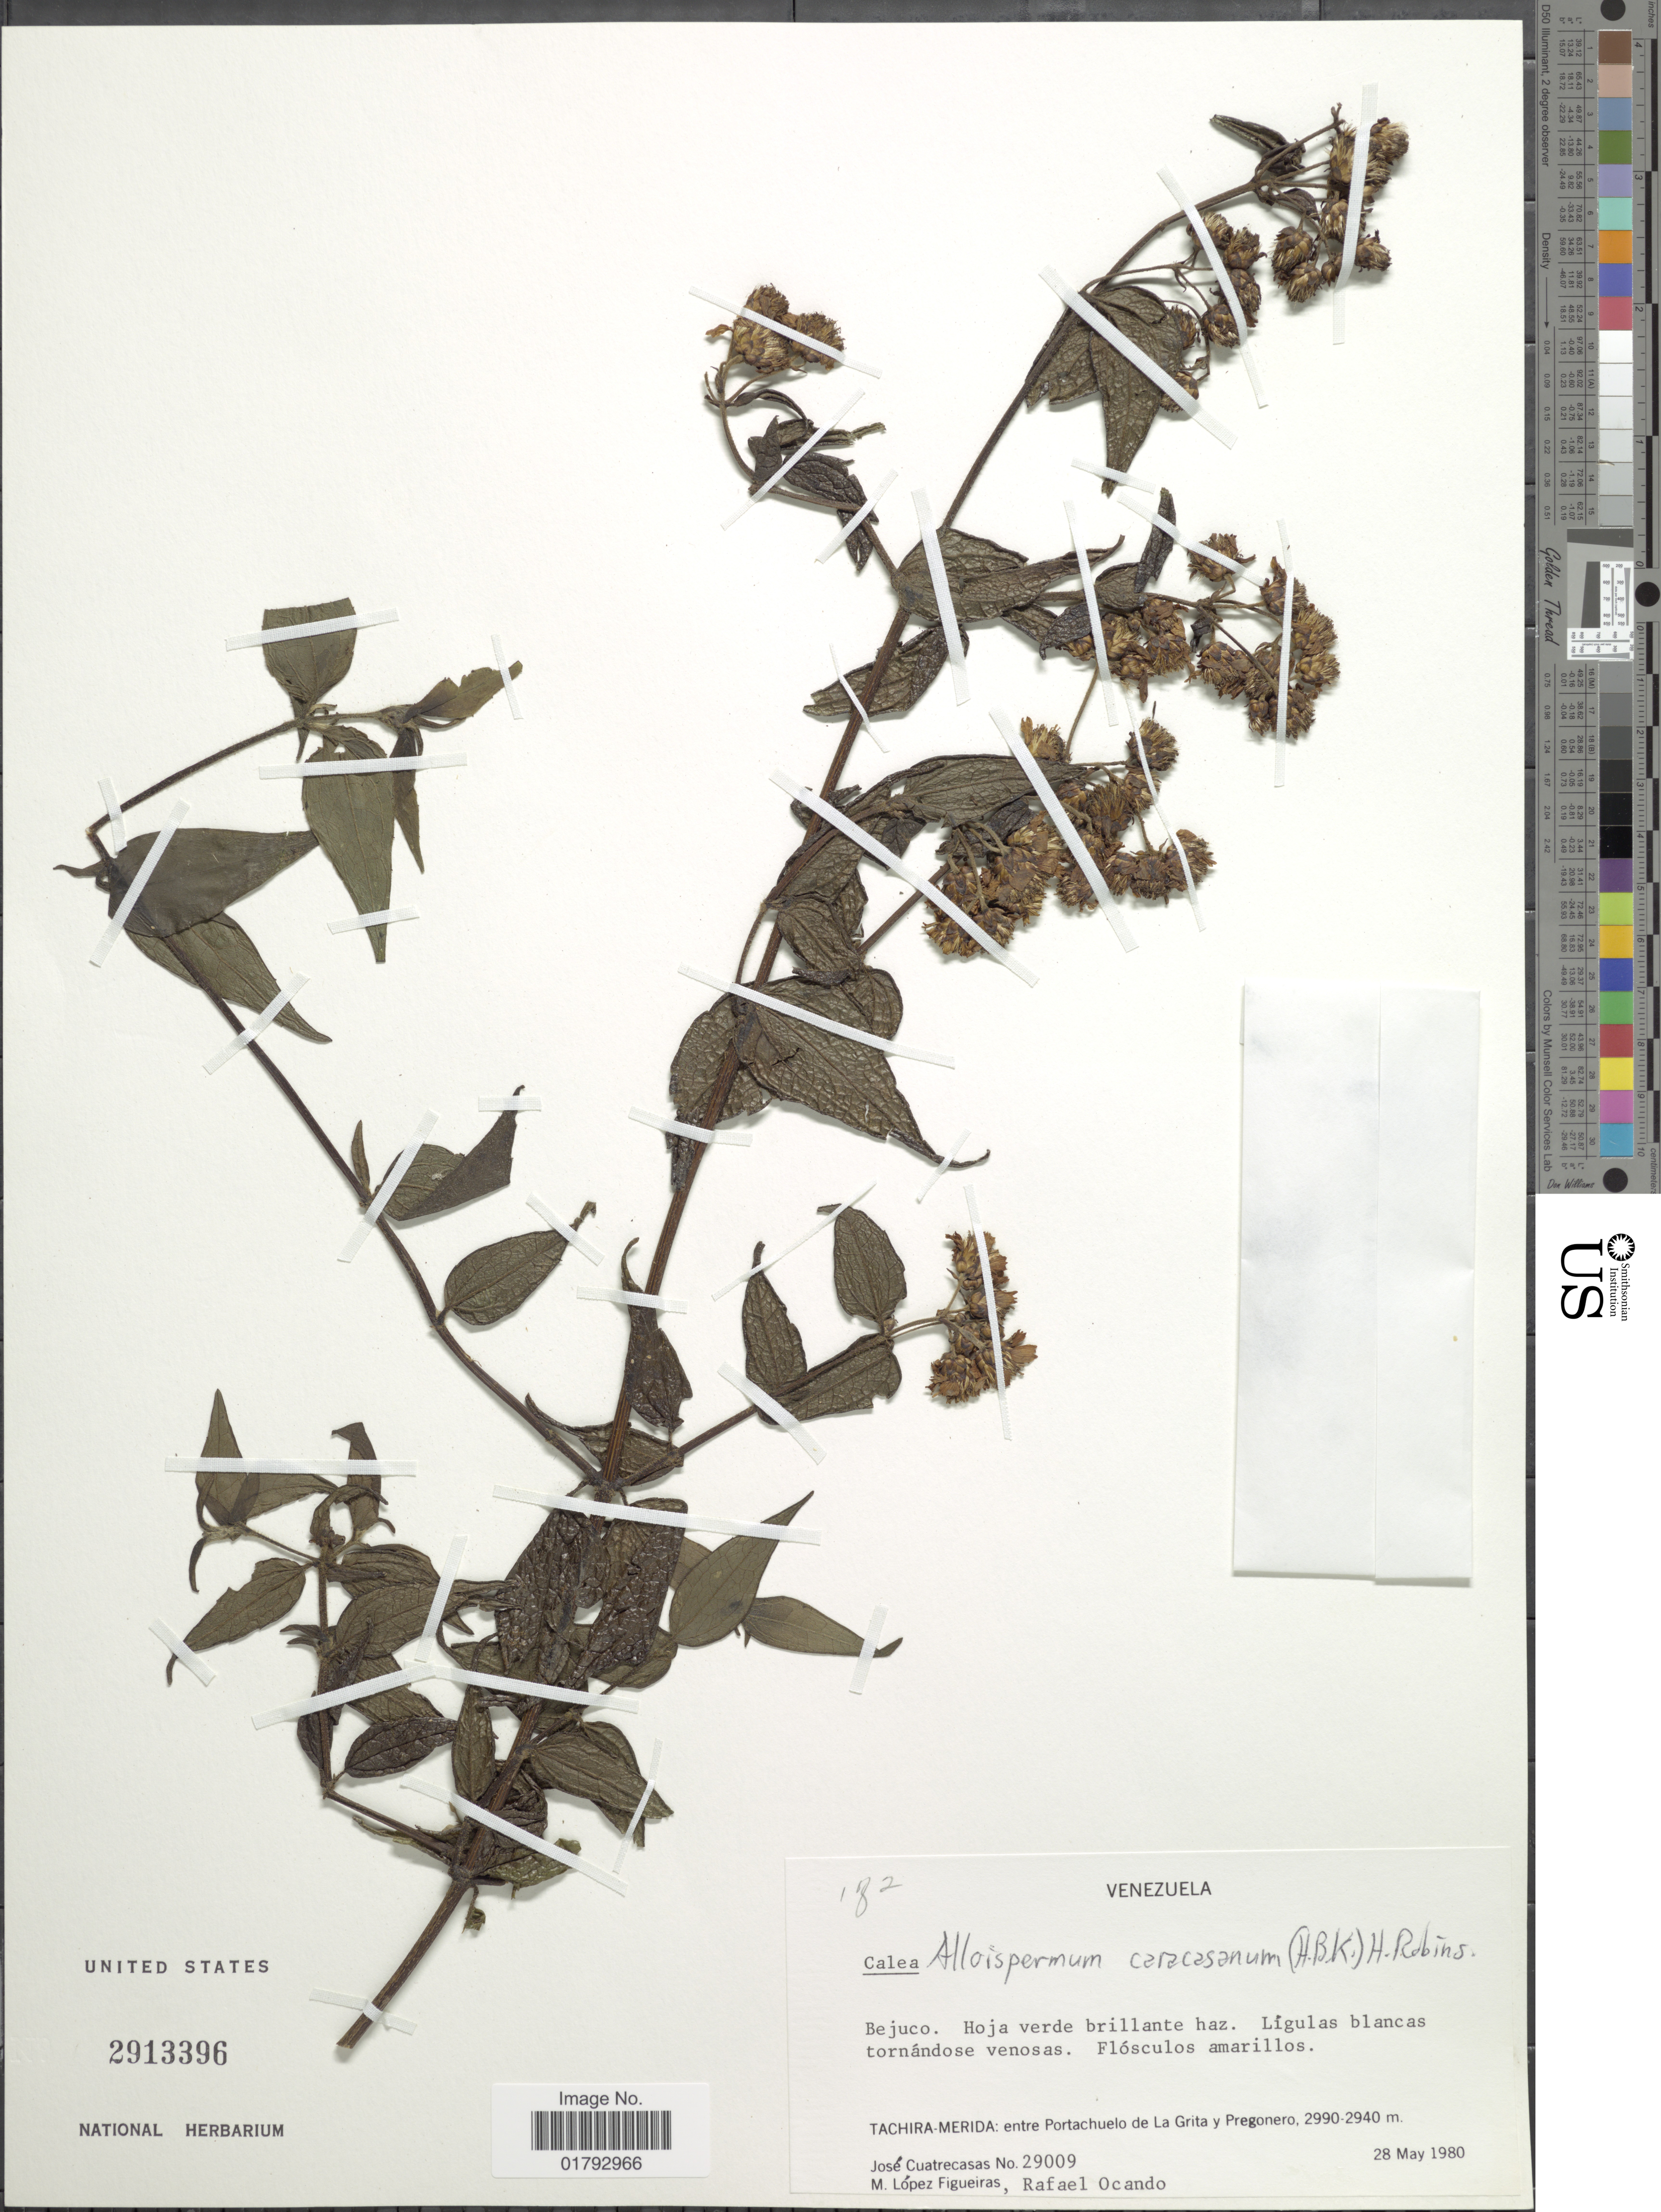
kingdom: Plantae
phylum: Tracheophyta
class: Magnoliopsida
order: Asterales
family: Asteraceae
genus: Alloispermum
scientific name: Alloispermum caracasanum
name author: (Kunth) H. Rob.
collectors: J. Cuatrecasas, M. López Figueiras & R. Ocando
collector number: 29009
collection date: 1980-05-28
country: Venezuela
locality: Tachira-Merida: entre Portchuelo de la Grita y Pregonero.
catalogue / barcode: US 2913396